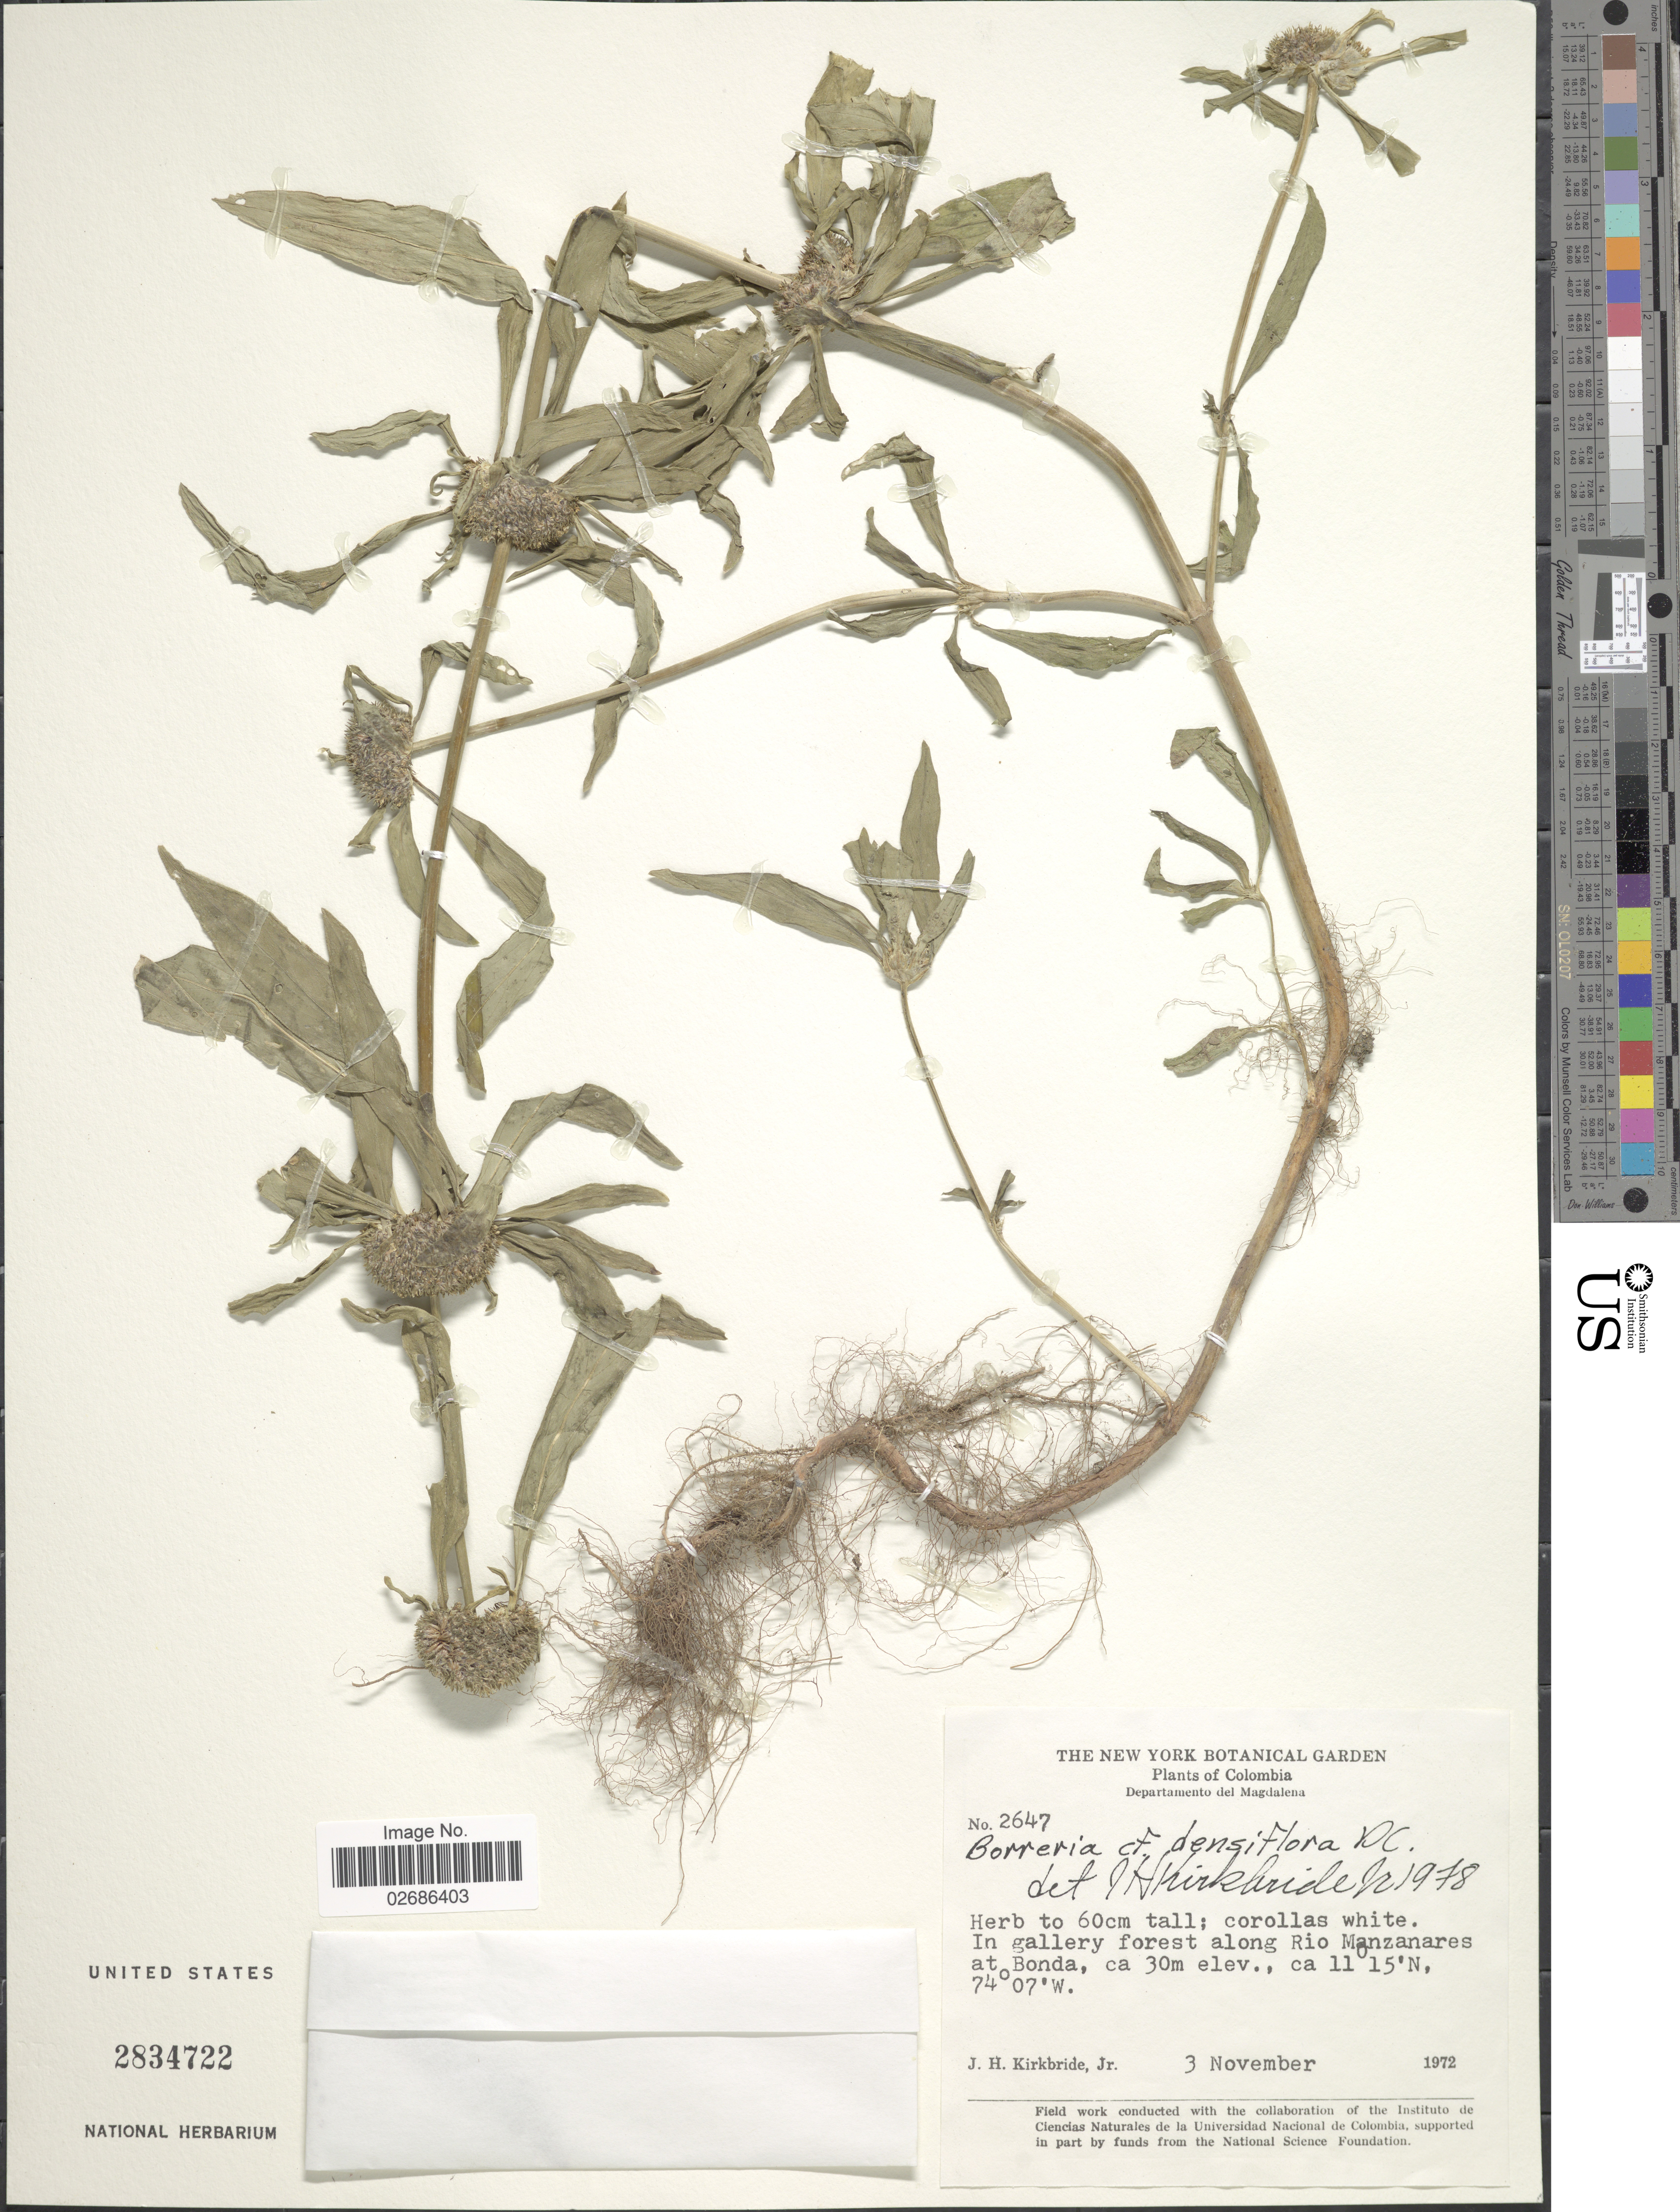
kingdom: Plantae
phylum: Tracheophyta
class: Magnoliopsida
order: Gentianales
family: Rubiaceae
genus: Borreria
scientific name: Borreria densiflora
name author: DC.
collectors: J. H. Kirkbride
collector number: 2647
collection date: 1972-11-03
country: Colombia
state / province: Magdalena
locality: Departamento del Magdalena, In gallery forest along Rio Manzanares at Bonda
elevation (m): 30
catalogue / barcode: US 2834722